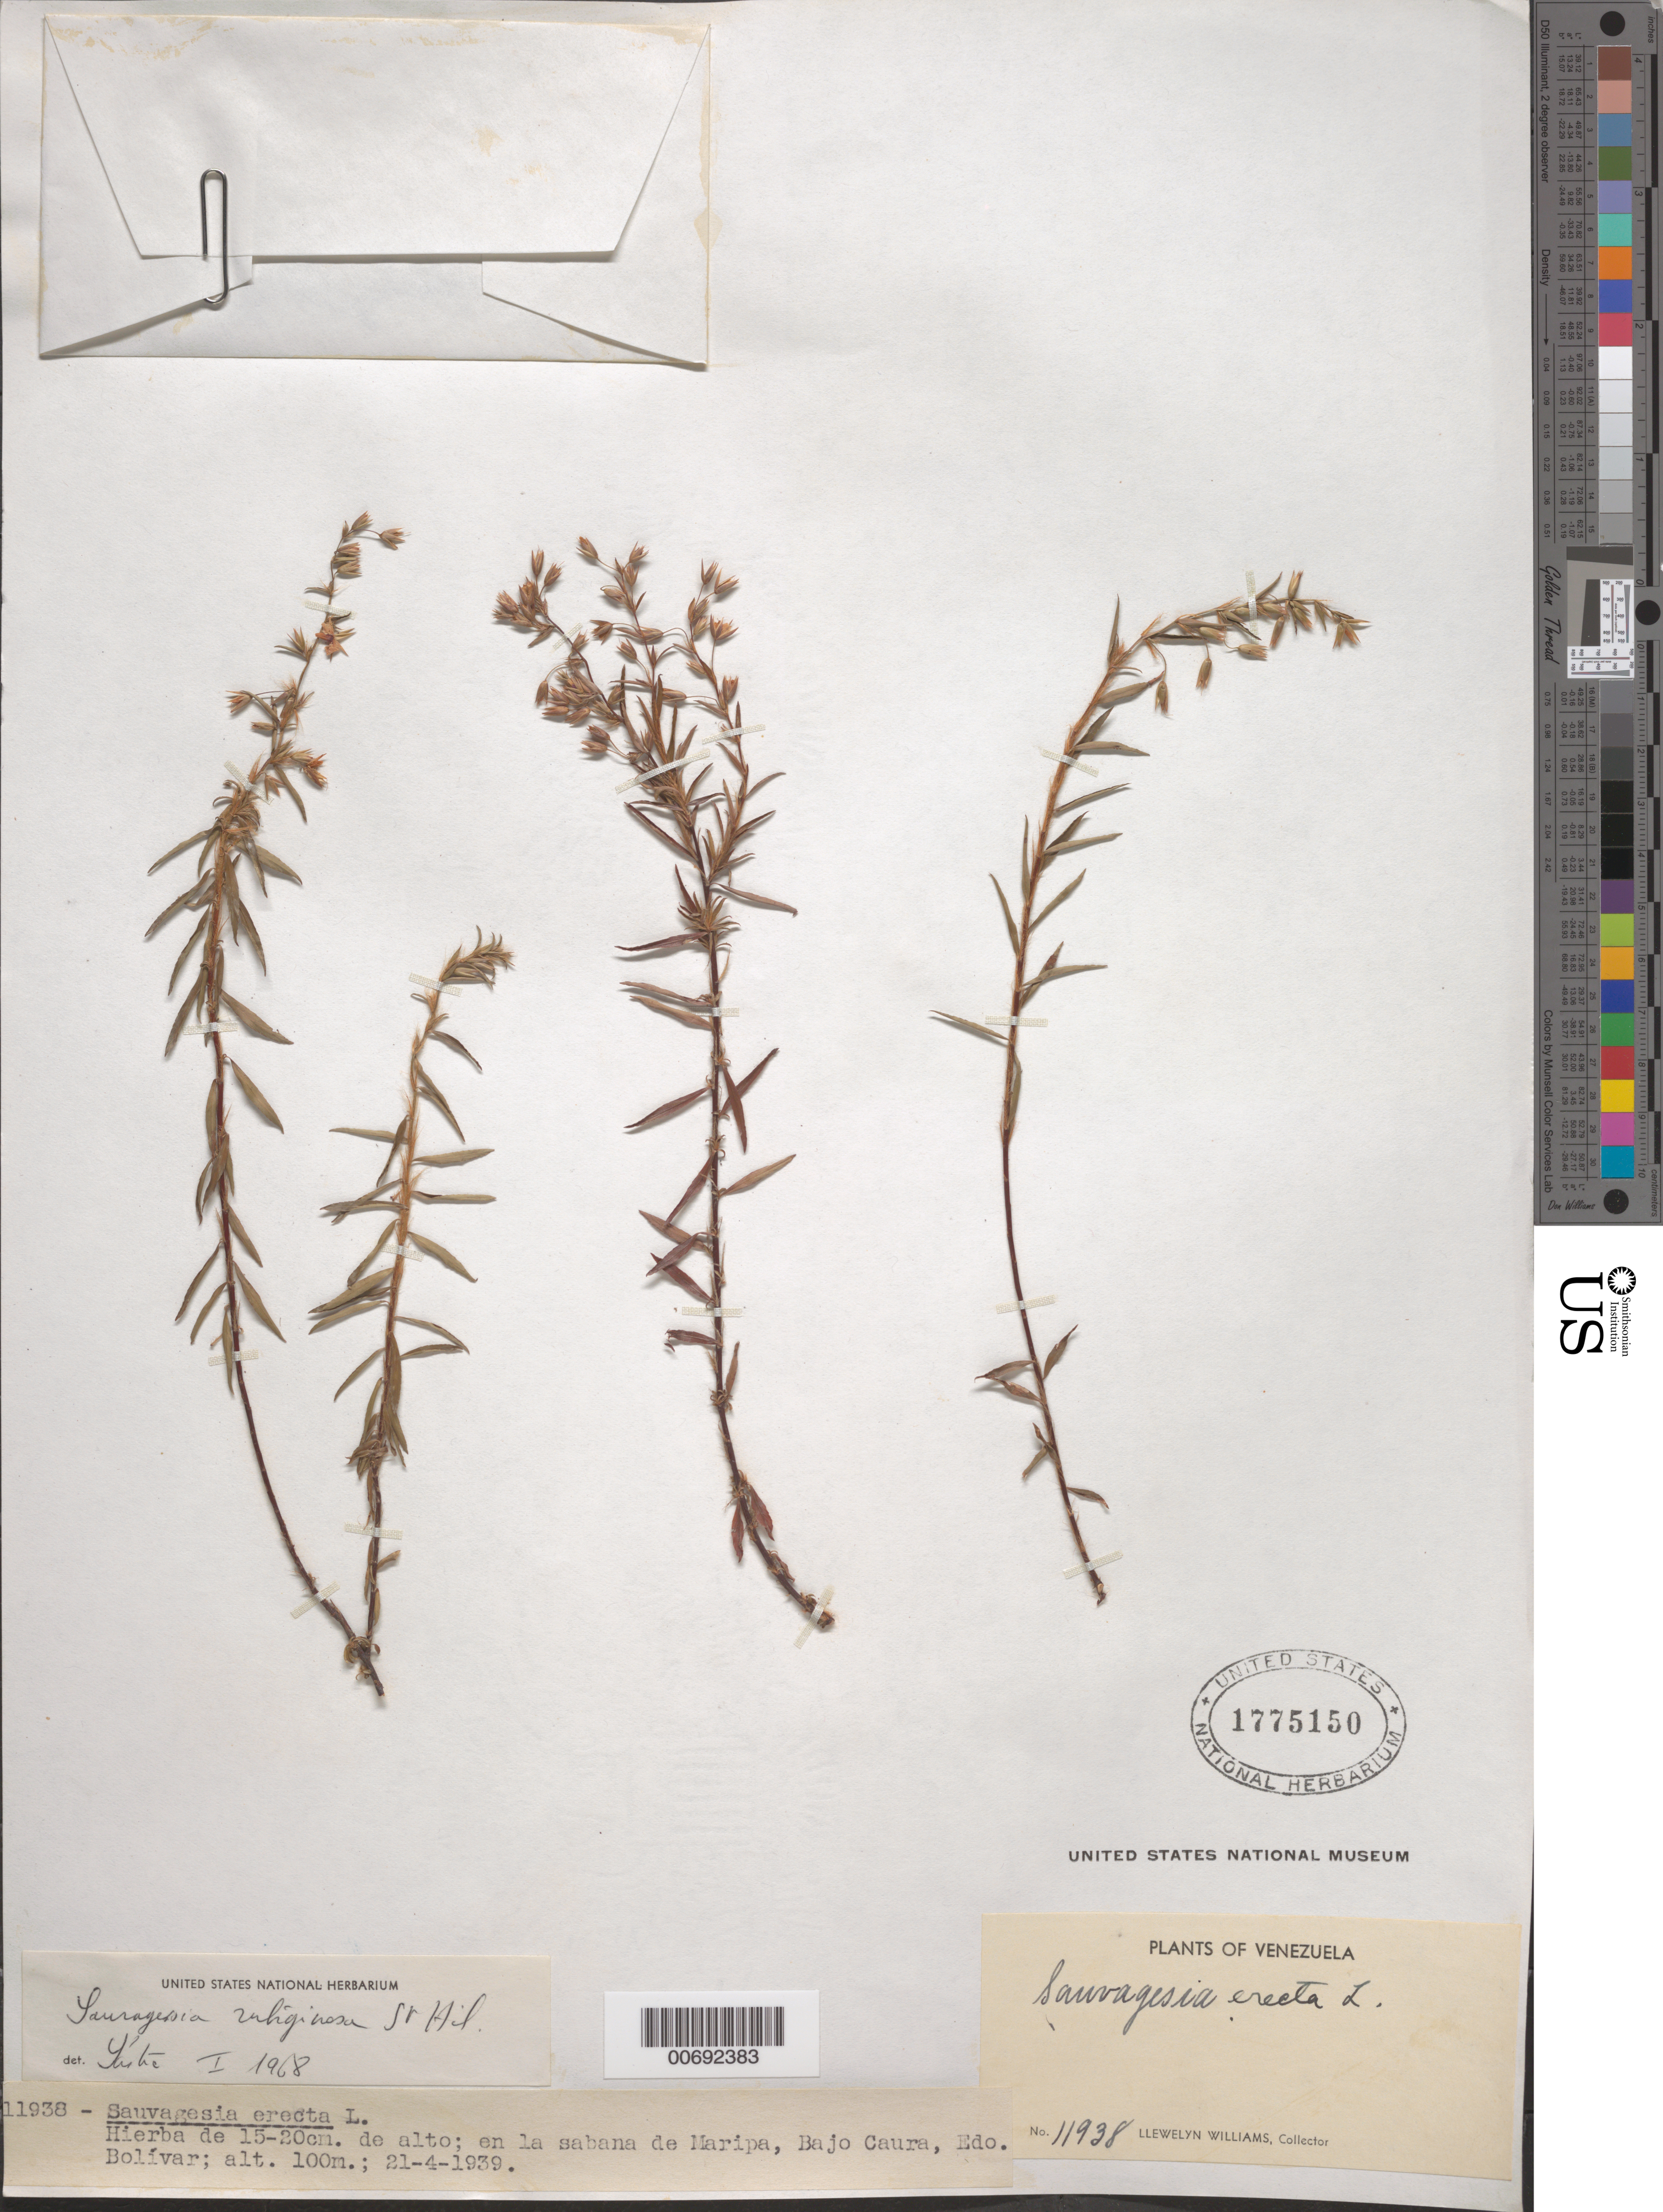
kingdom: Plantae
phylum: Tracheophyta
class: Magnoliopsida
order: Malpighiales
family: Ochnaceae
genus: Sauvagesia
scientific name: Sauvagesia rubiginosa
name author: A. St.-Hil.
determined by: Sastre, C. H. L.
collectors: Ll. Williams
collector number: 11938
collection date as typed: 21-Apr-39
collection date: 1939-04-21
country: Venezuela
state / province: Bolívar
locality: Maripa, Bajo Caura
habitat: Savanna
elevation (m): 100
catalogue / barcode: US 1775150